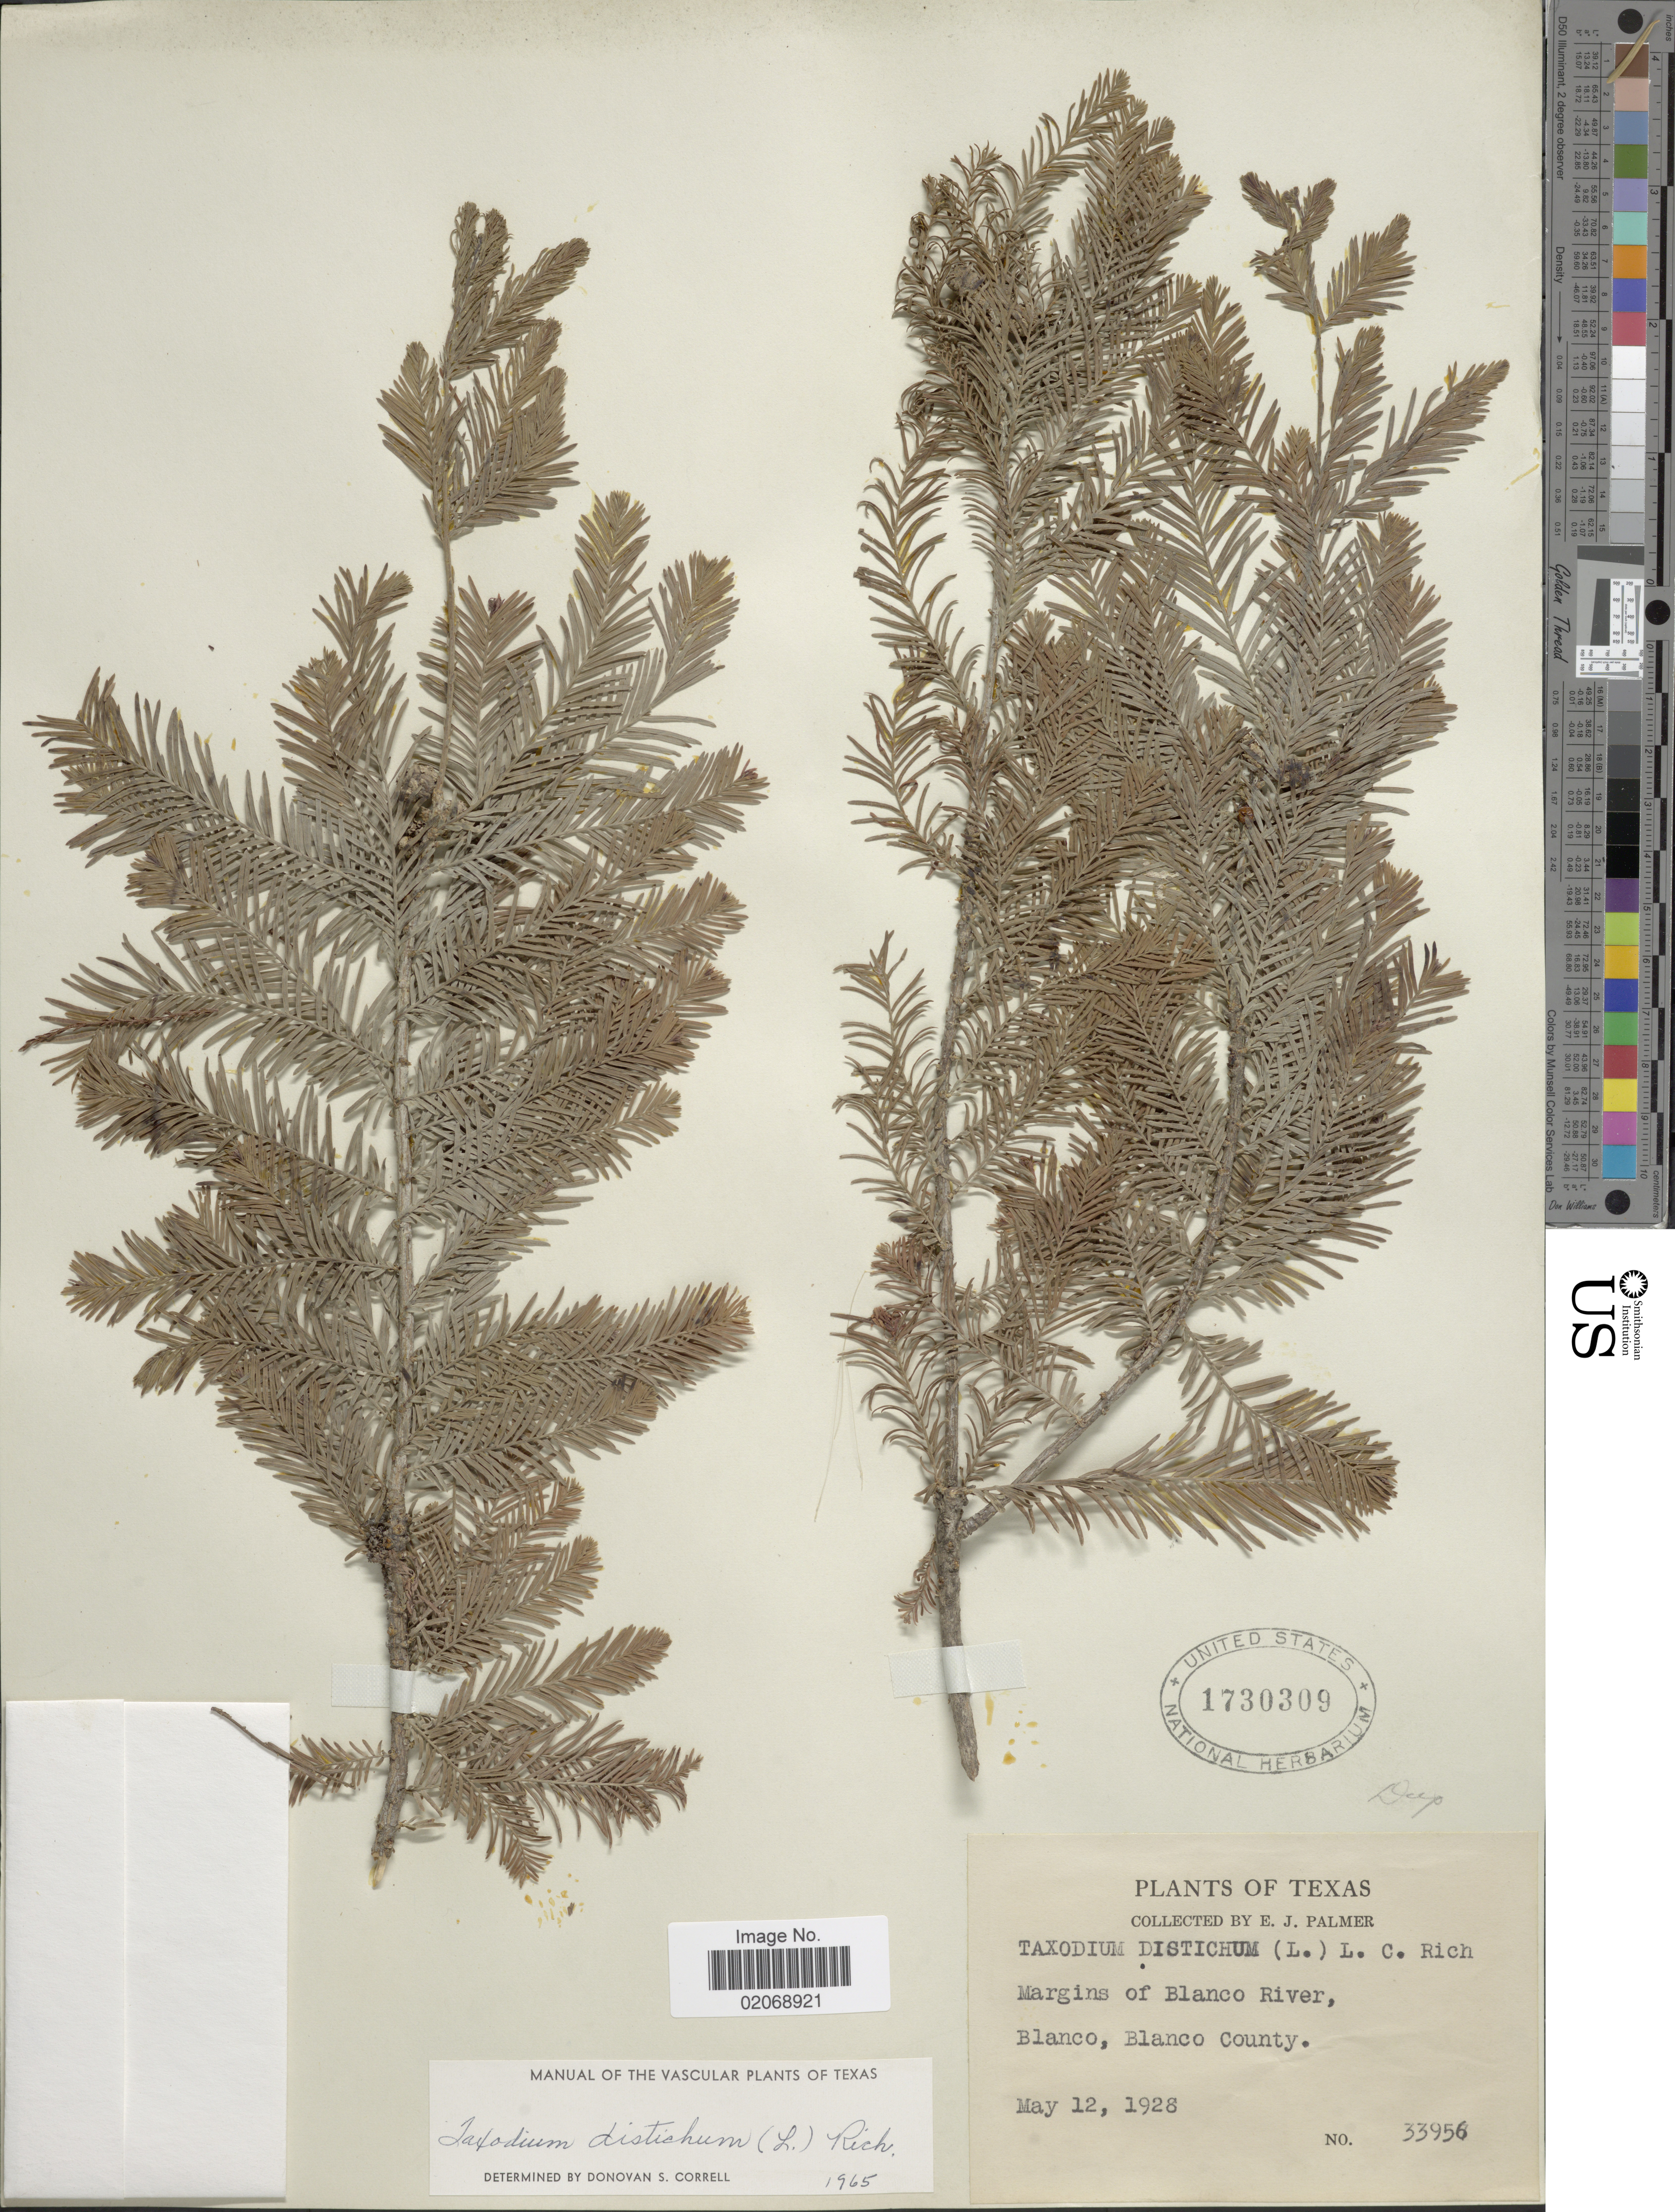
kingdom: Plantae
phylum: Tracheophyta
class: Pinopsida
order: Pinales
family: Cupressaceae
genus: Taxodium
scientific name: Taxodium distichum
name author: (L.) Rich.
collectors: E. J. Palmer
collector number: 33956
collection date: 1928-05-12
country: United States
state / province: Texas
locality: Margins of Blanco River, Blanco, Blanco County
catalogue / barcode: US 1730309